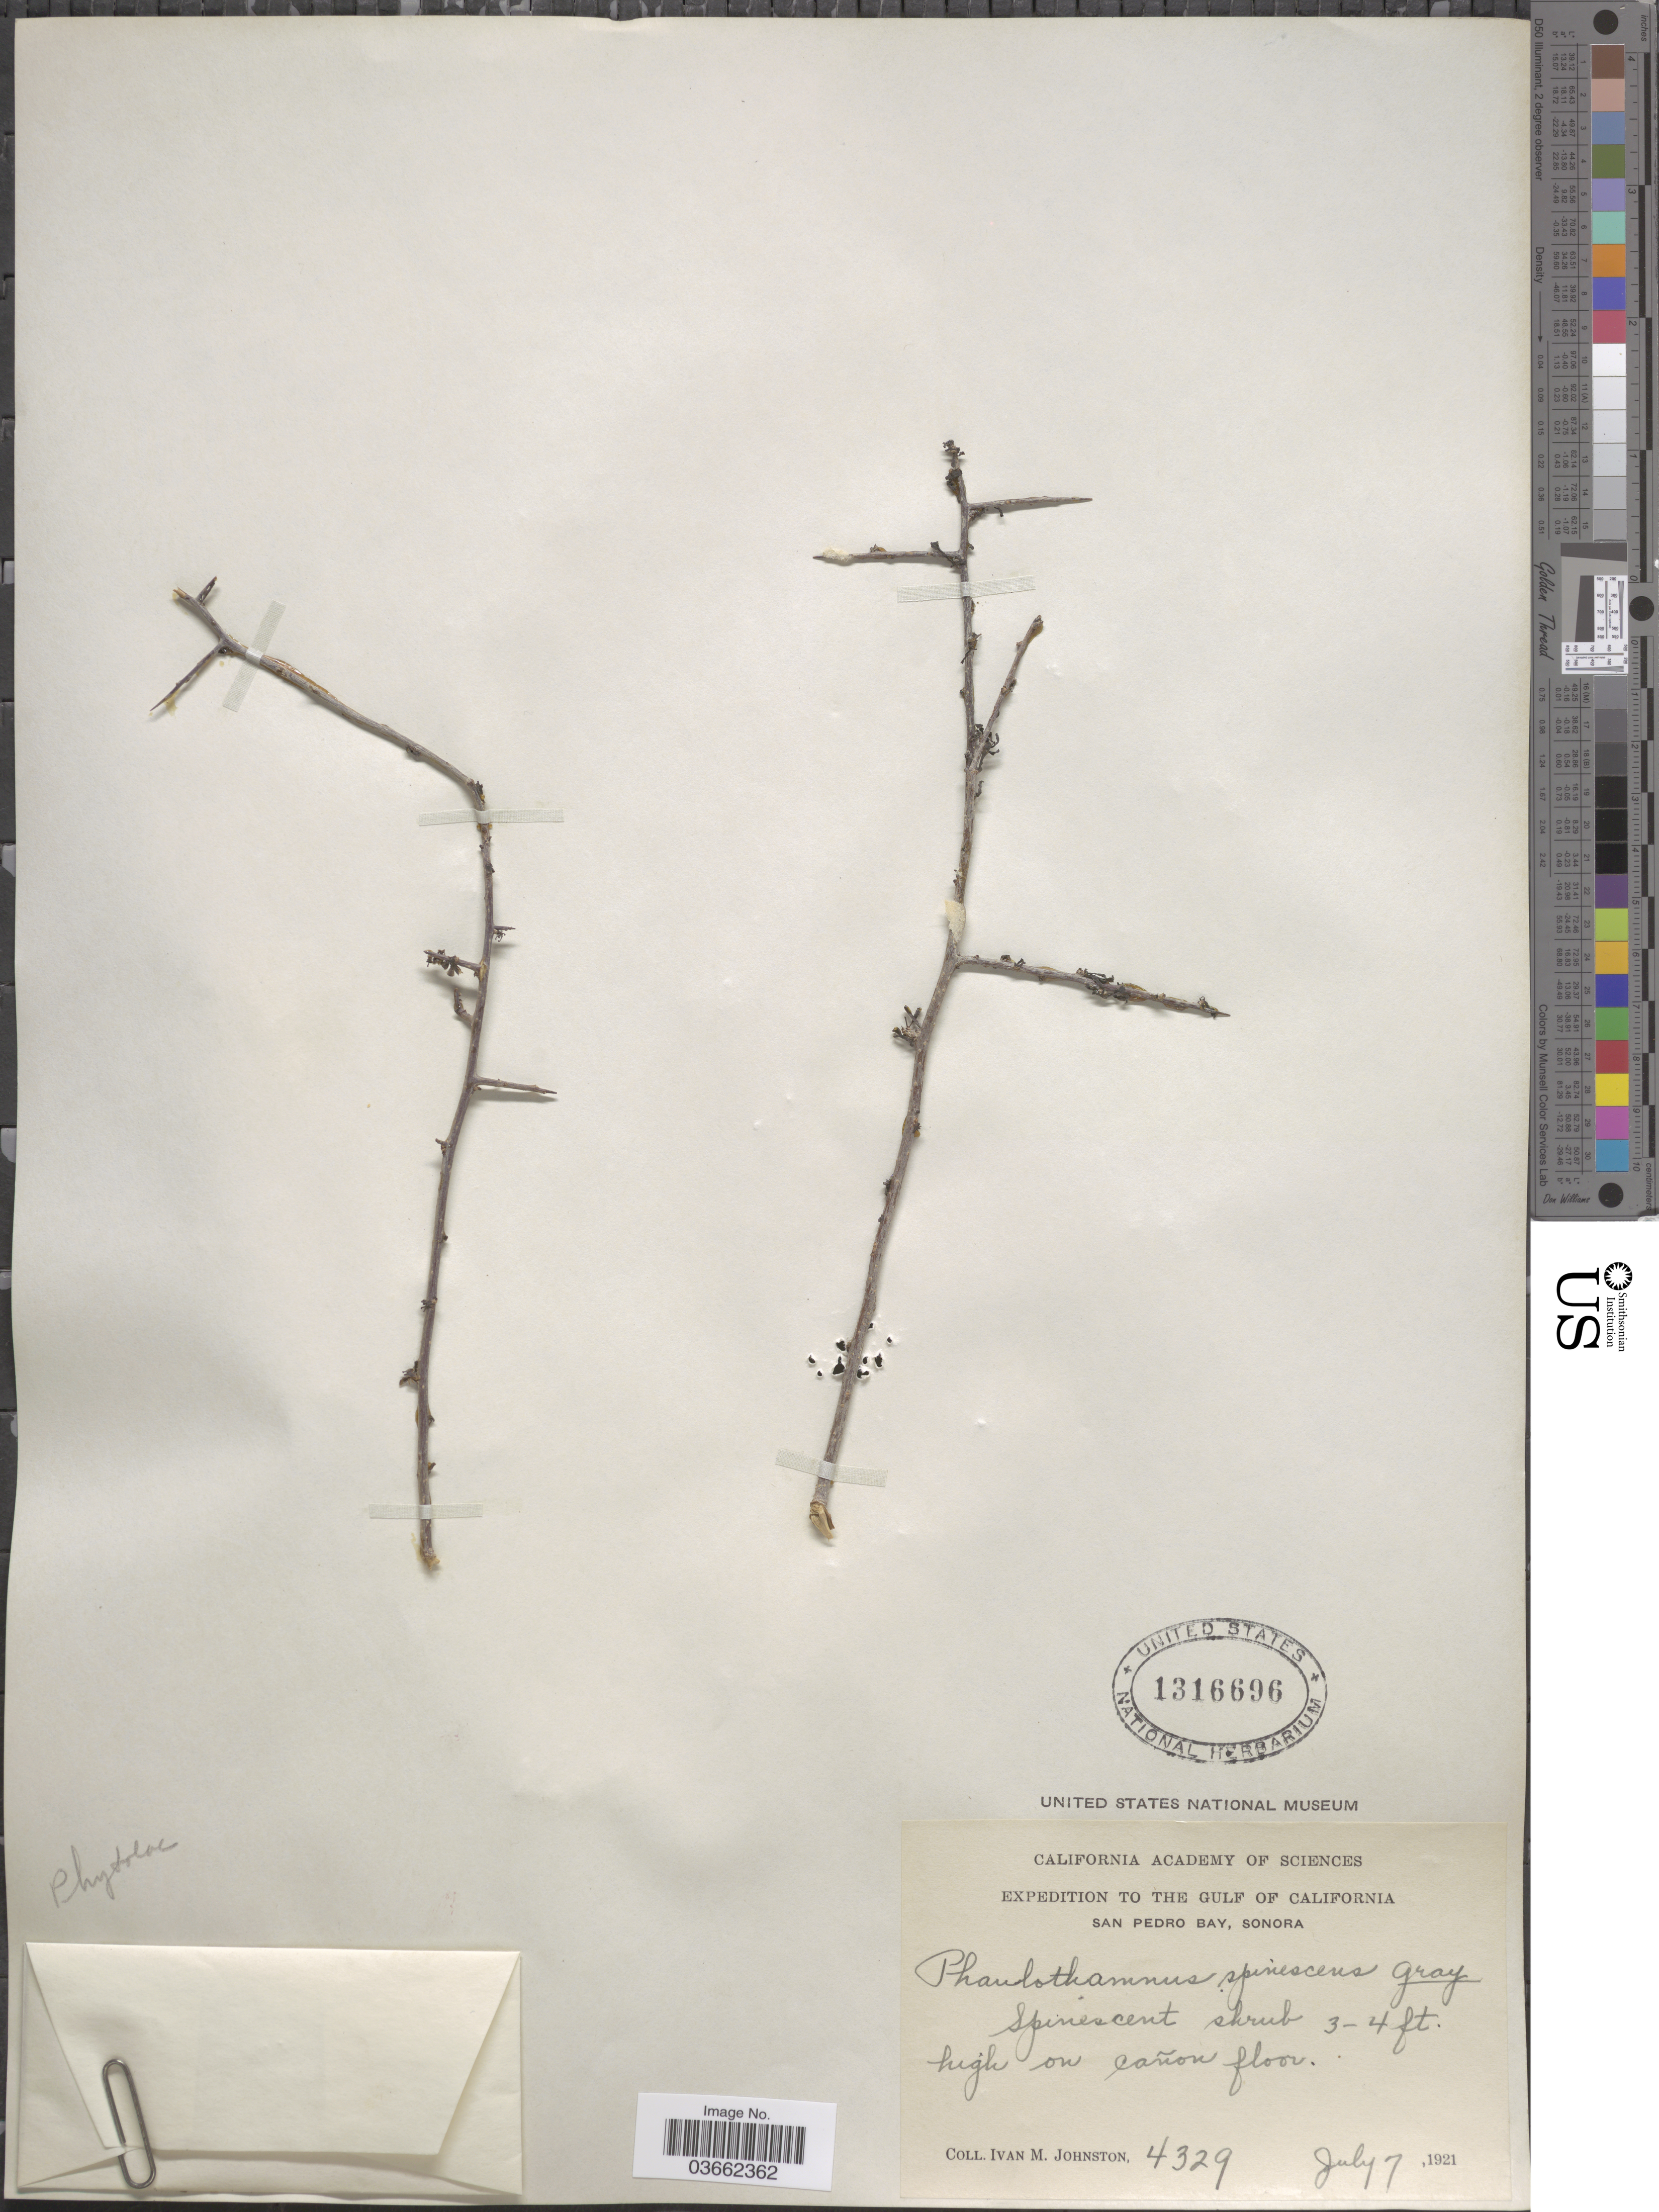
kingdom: Plantae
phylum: Tracheophyta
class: Magnoliopsida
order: Caryophyllales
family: Achatocarpaceae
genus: Phaulothamnus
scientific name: Phaulothamnus spinescens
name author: A. Gray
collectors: I.M. Johnston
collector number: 4329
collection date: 1921-07-07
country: Mexico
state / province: Sonora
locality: The Gulf of California. San Pedro Bay.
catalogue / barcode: US 1316696